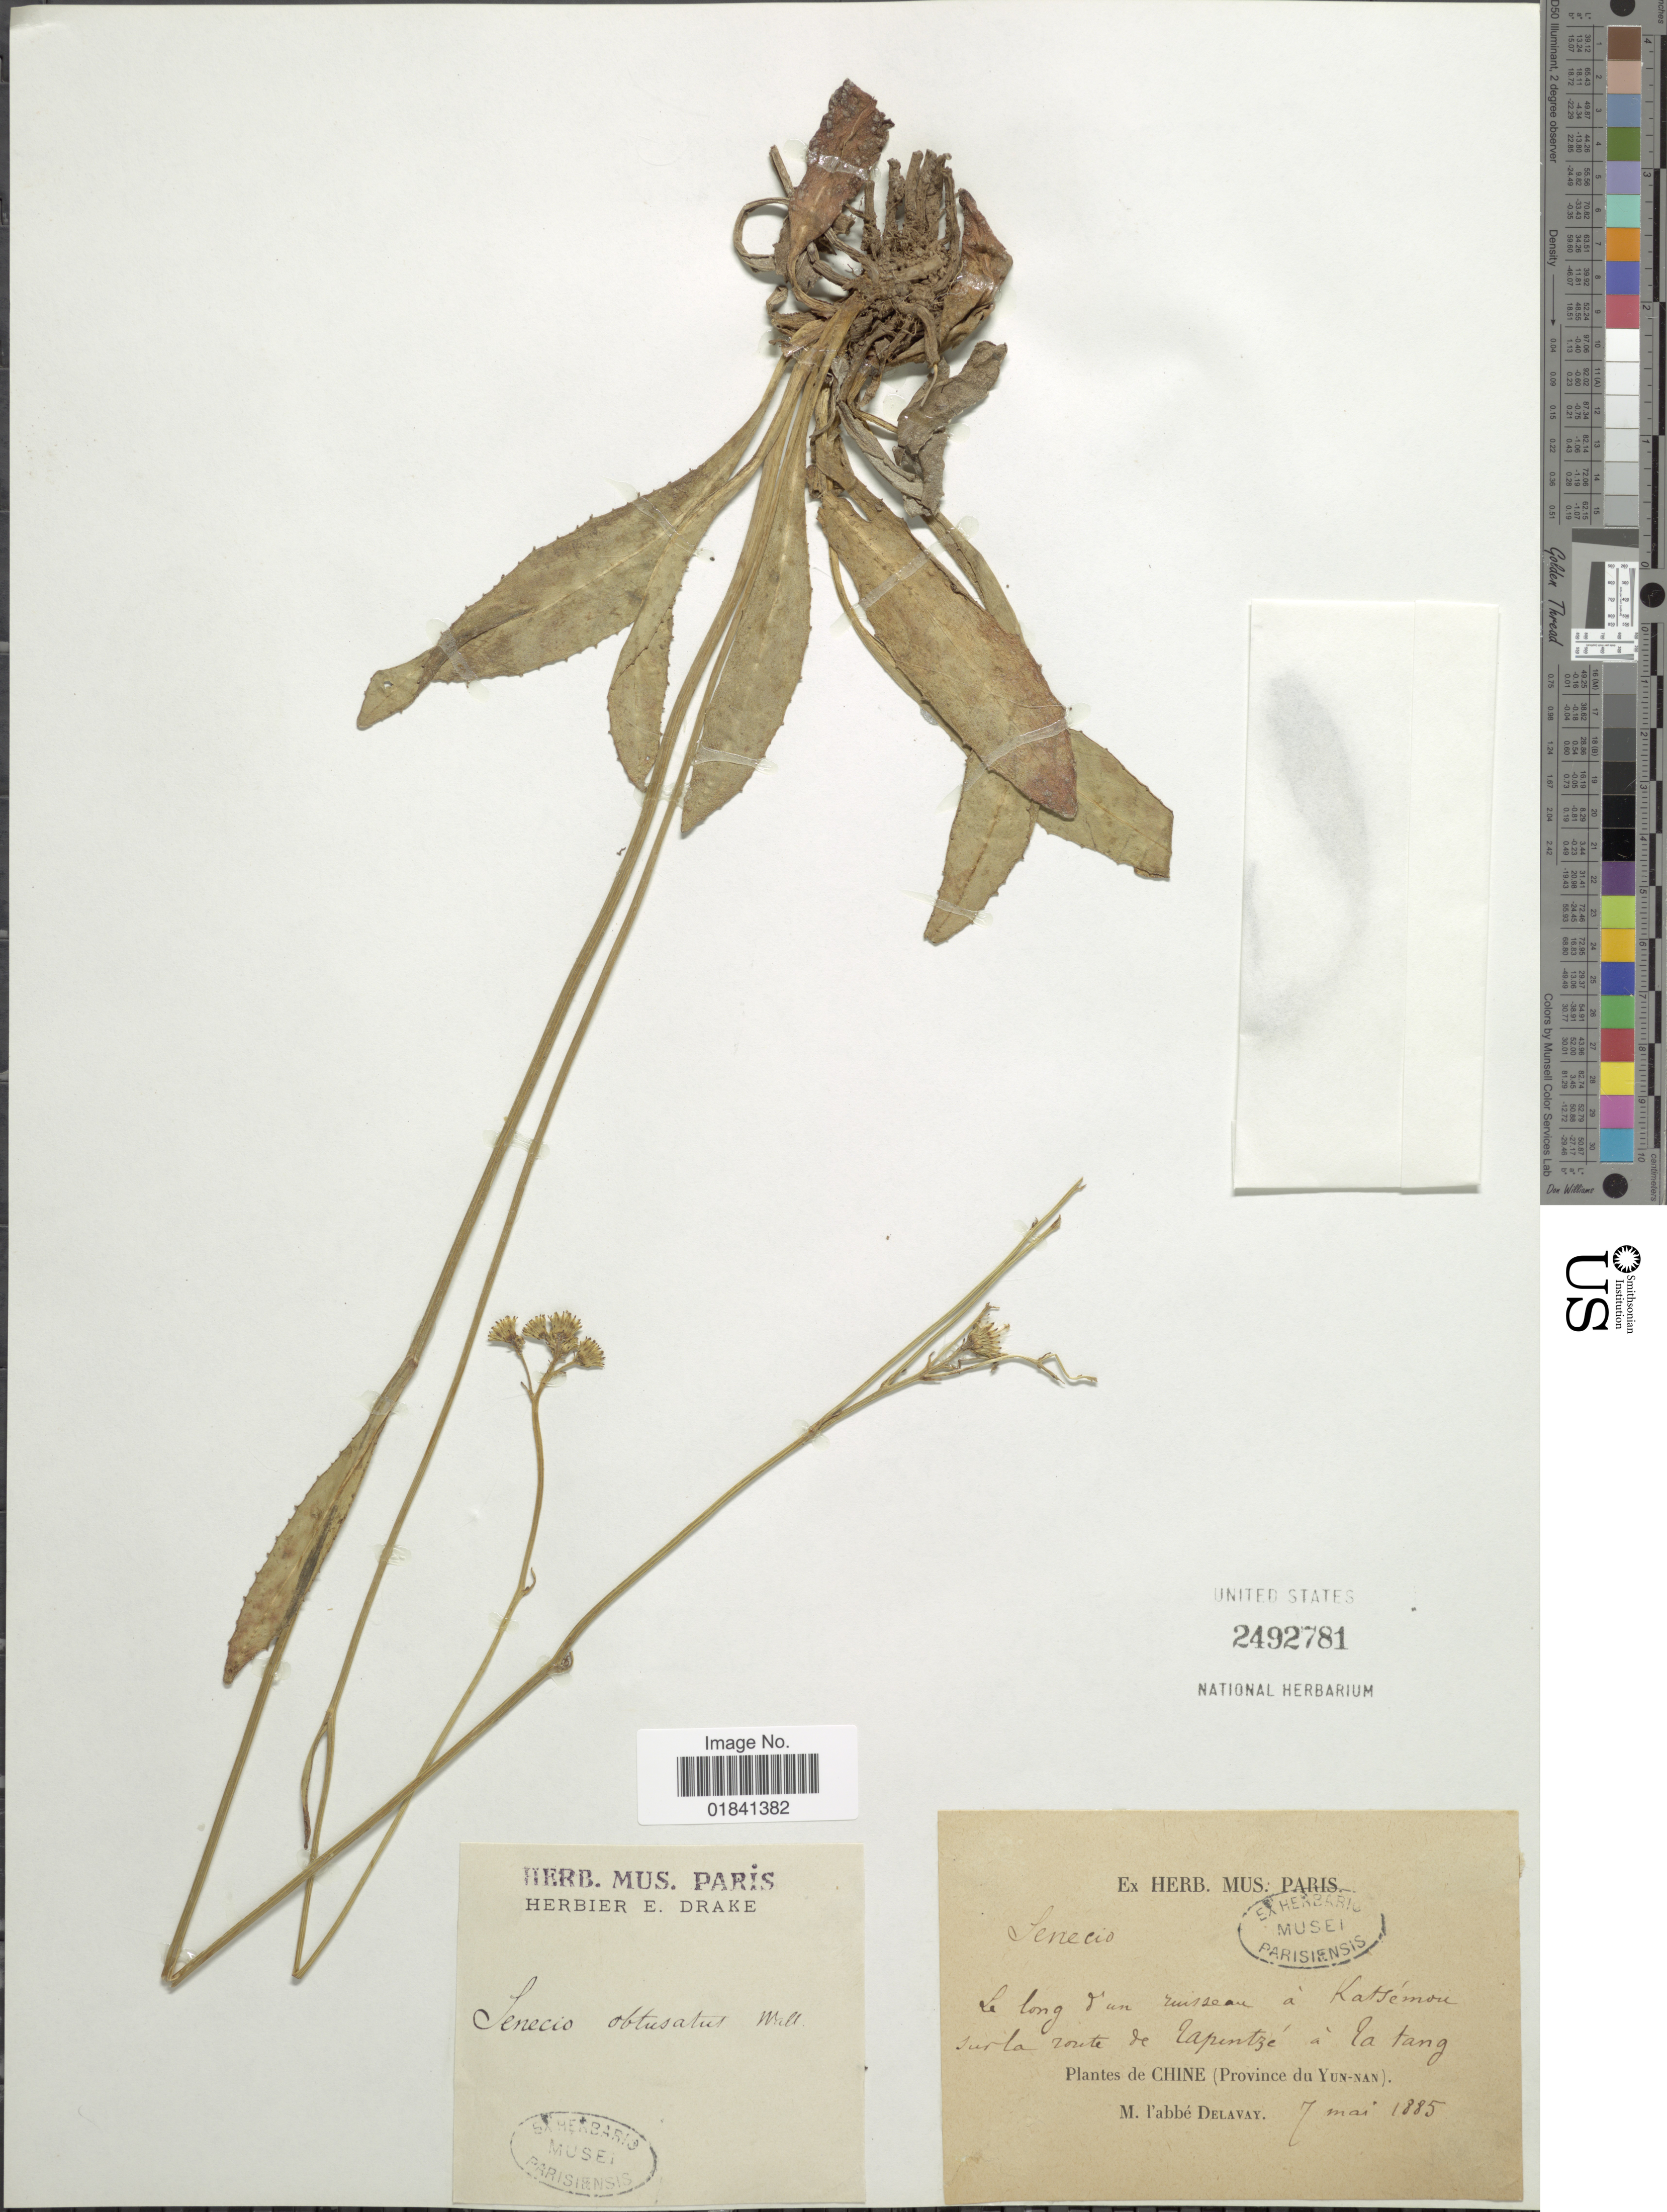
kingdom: Plantae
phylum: Tracheophyta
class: Magnoliopsida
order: Asterales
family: Asteraceae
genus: Senecio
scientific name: Senecio obtusatus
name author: Banks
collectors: P. Delavay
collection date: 1885-05-07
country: China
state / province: Yunnan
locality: Le long Yun russea a Kattemou iurla route de Zapantze a la tang [interpreted]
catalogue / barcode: US 2492781